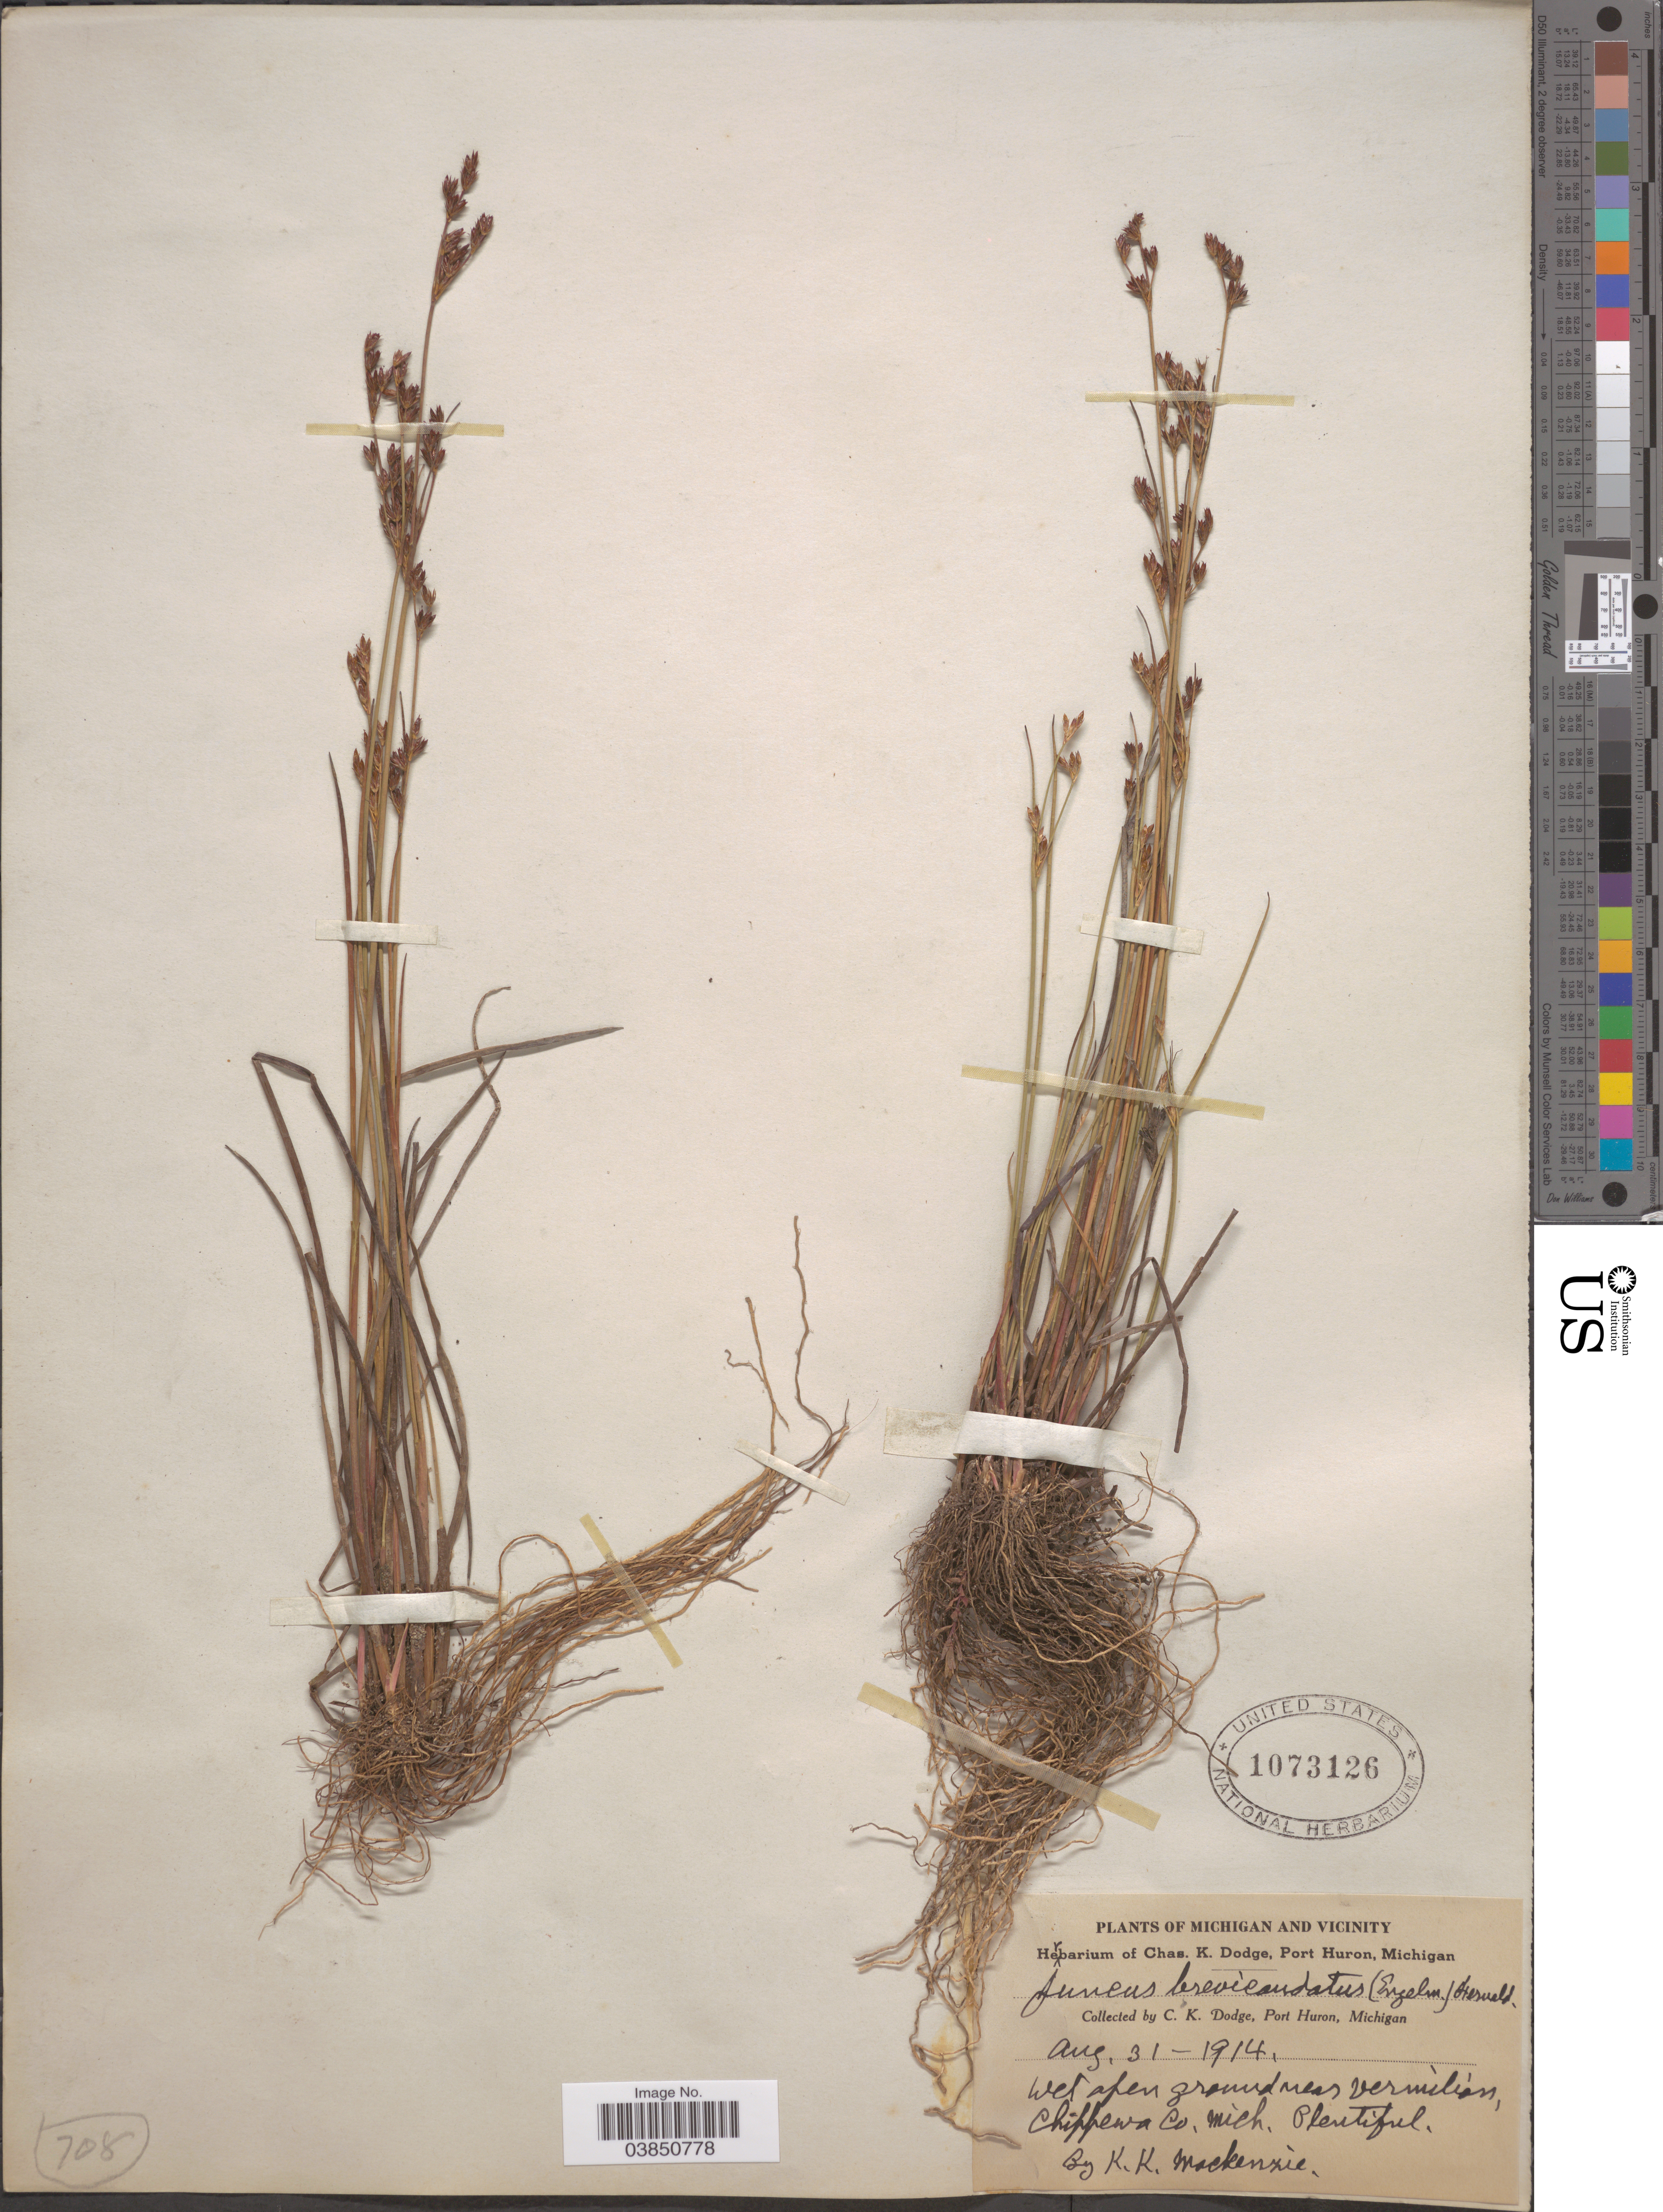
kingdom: Plantae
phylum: Tracheophyta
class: Liliopsida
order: Poales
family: Juncaceae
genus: Juncus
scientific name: Juncus brevicaudatus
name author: (Engelm.) Fernald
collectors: C. K. Dodge & K. K. Mackenzie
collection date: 1914-08-31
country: United States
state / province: Michigan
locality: Michigan and Vicinity. Chippewa Co.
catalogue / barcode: US 1073126